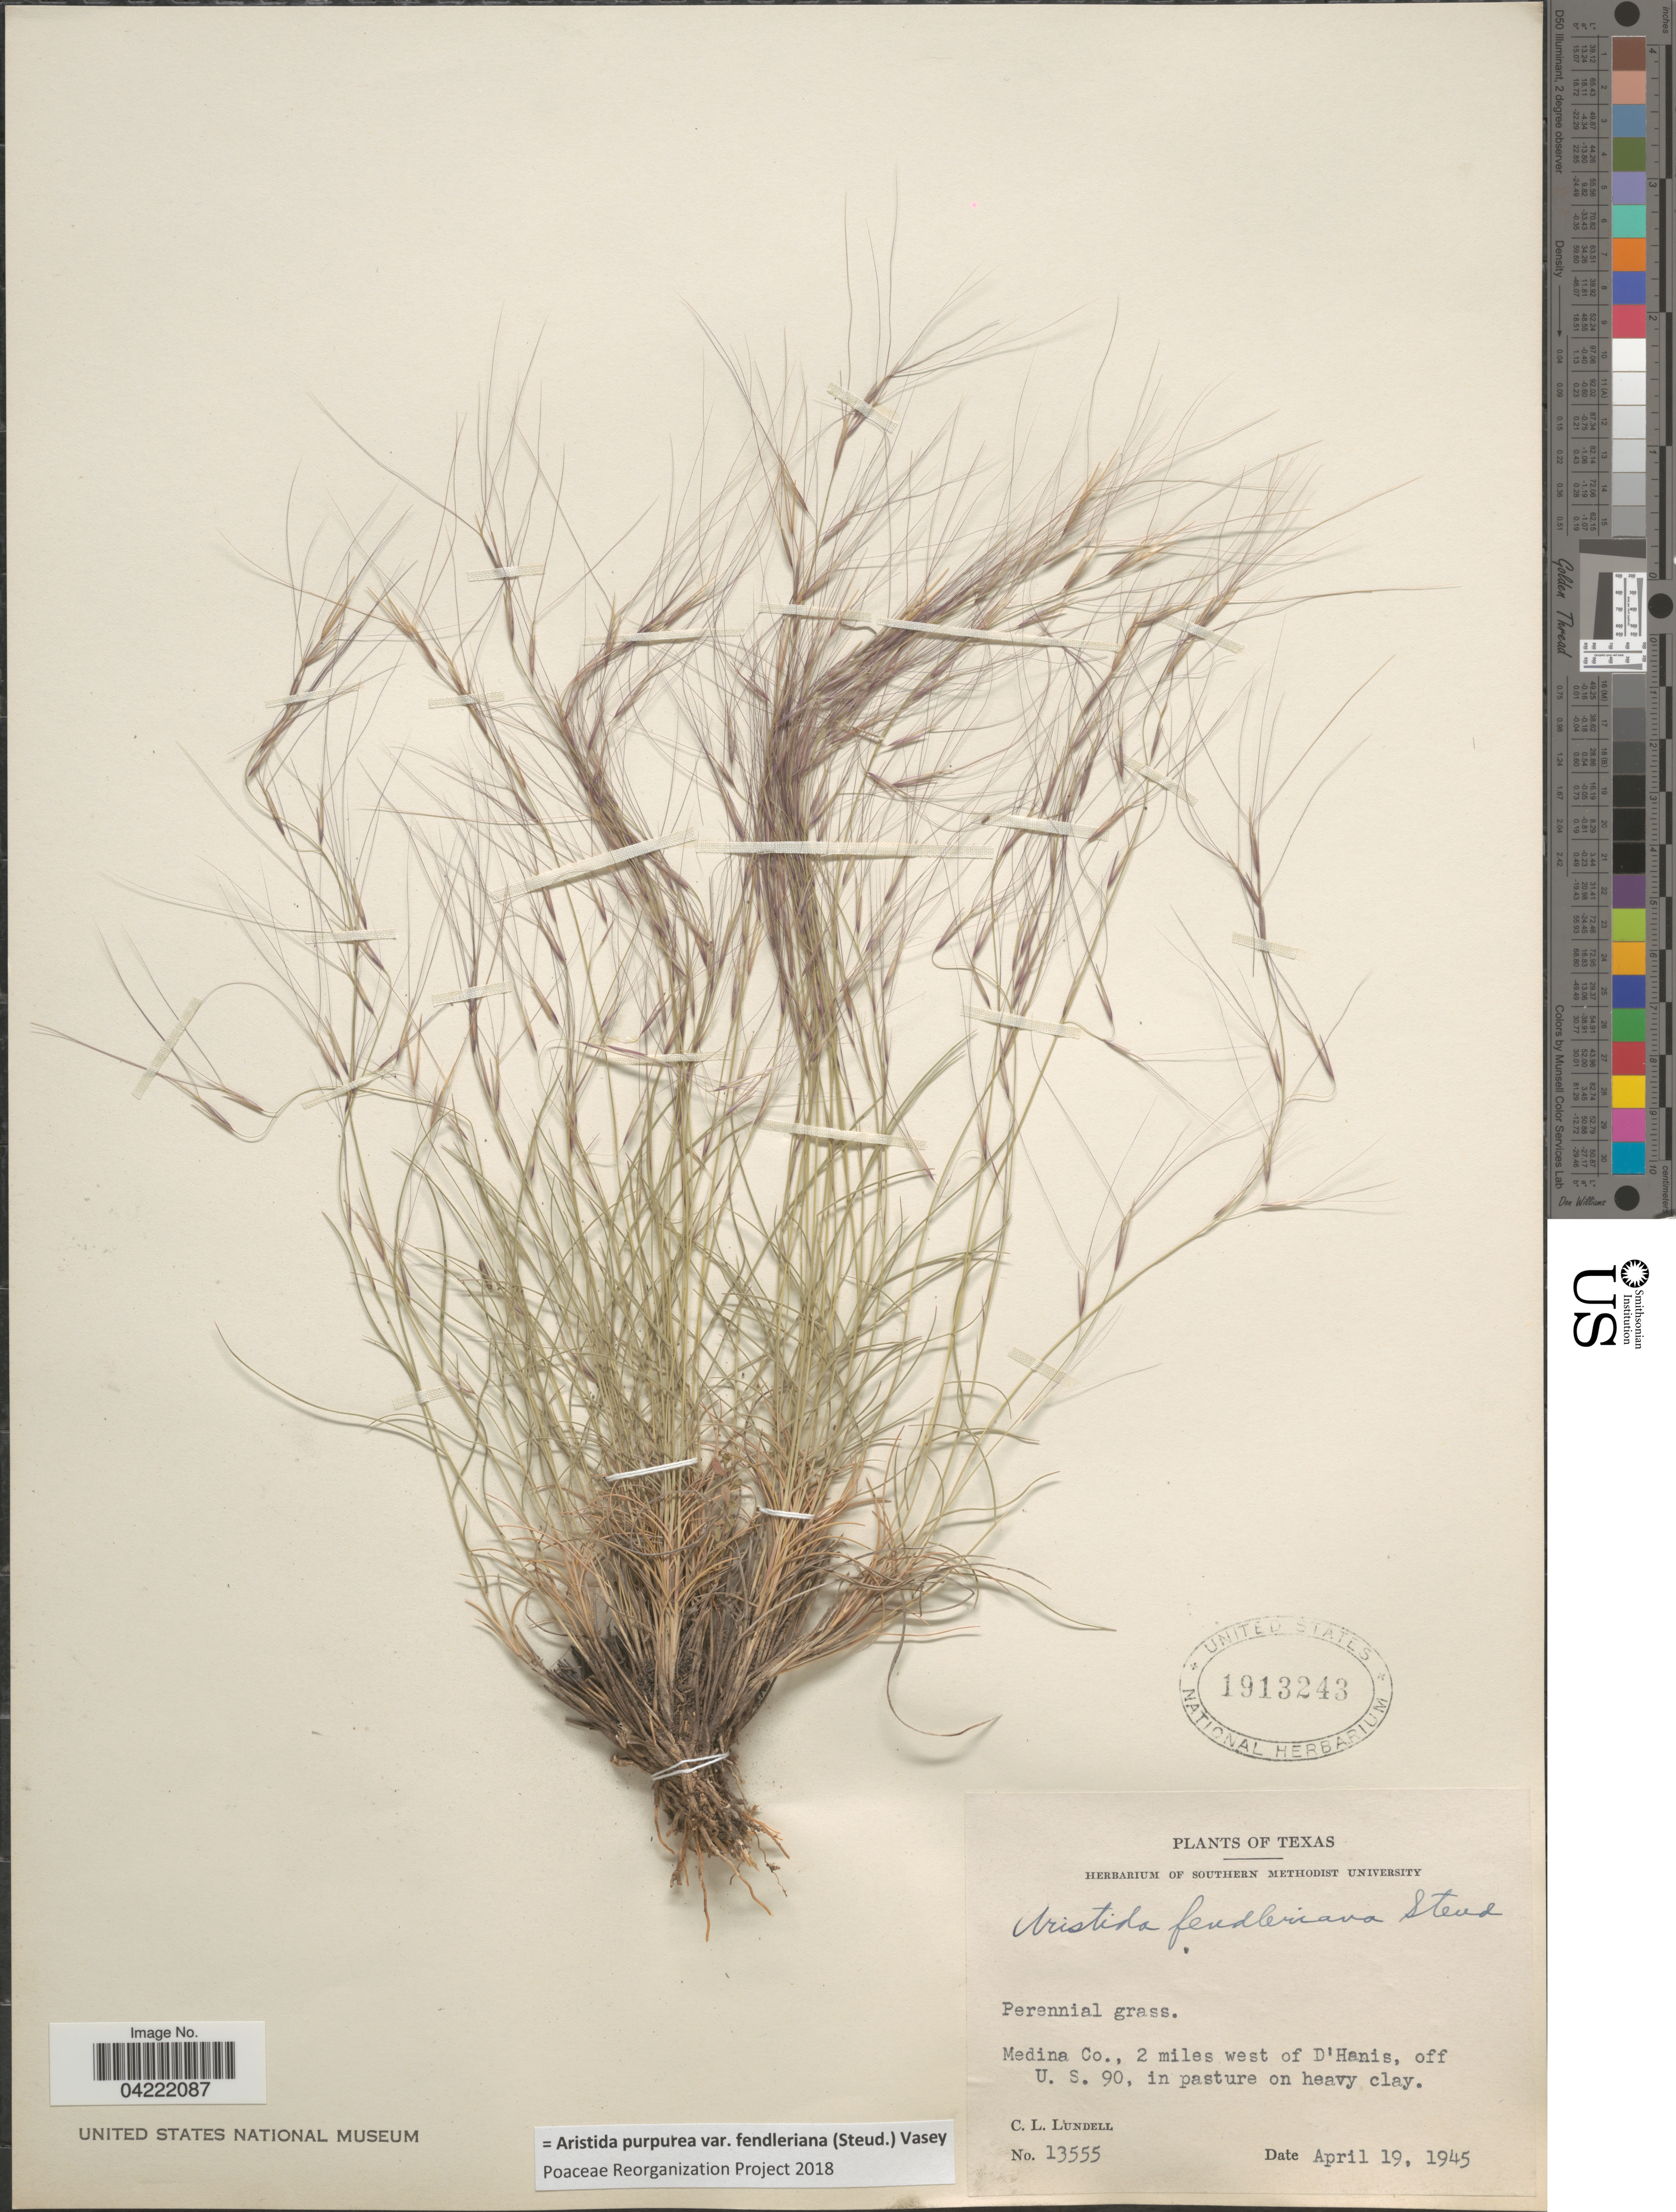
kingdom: Plantae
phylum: Tracheophyta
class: Liliopsida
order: Poales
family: Poaceae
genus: Aristida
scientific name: Aristida purpurea var. fendleriana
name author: (Steud.) Vasey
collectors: C. L. Lundell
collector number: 13555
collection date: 1945-04-19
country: United States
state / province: Texas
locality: Medina Co., 2 miles west of D'Hanis, off U.S. 90, in pasture on heavy clay.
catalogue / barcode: US 1913243